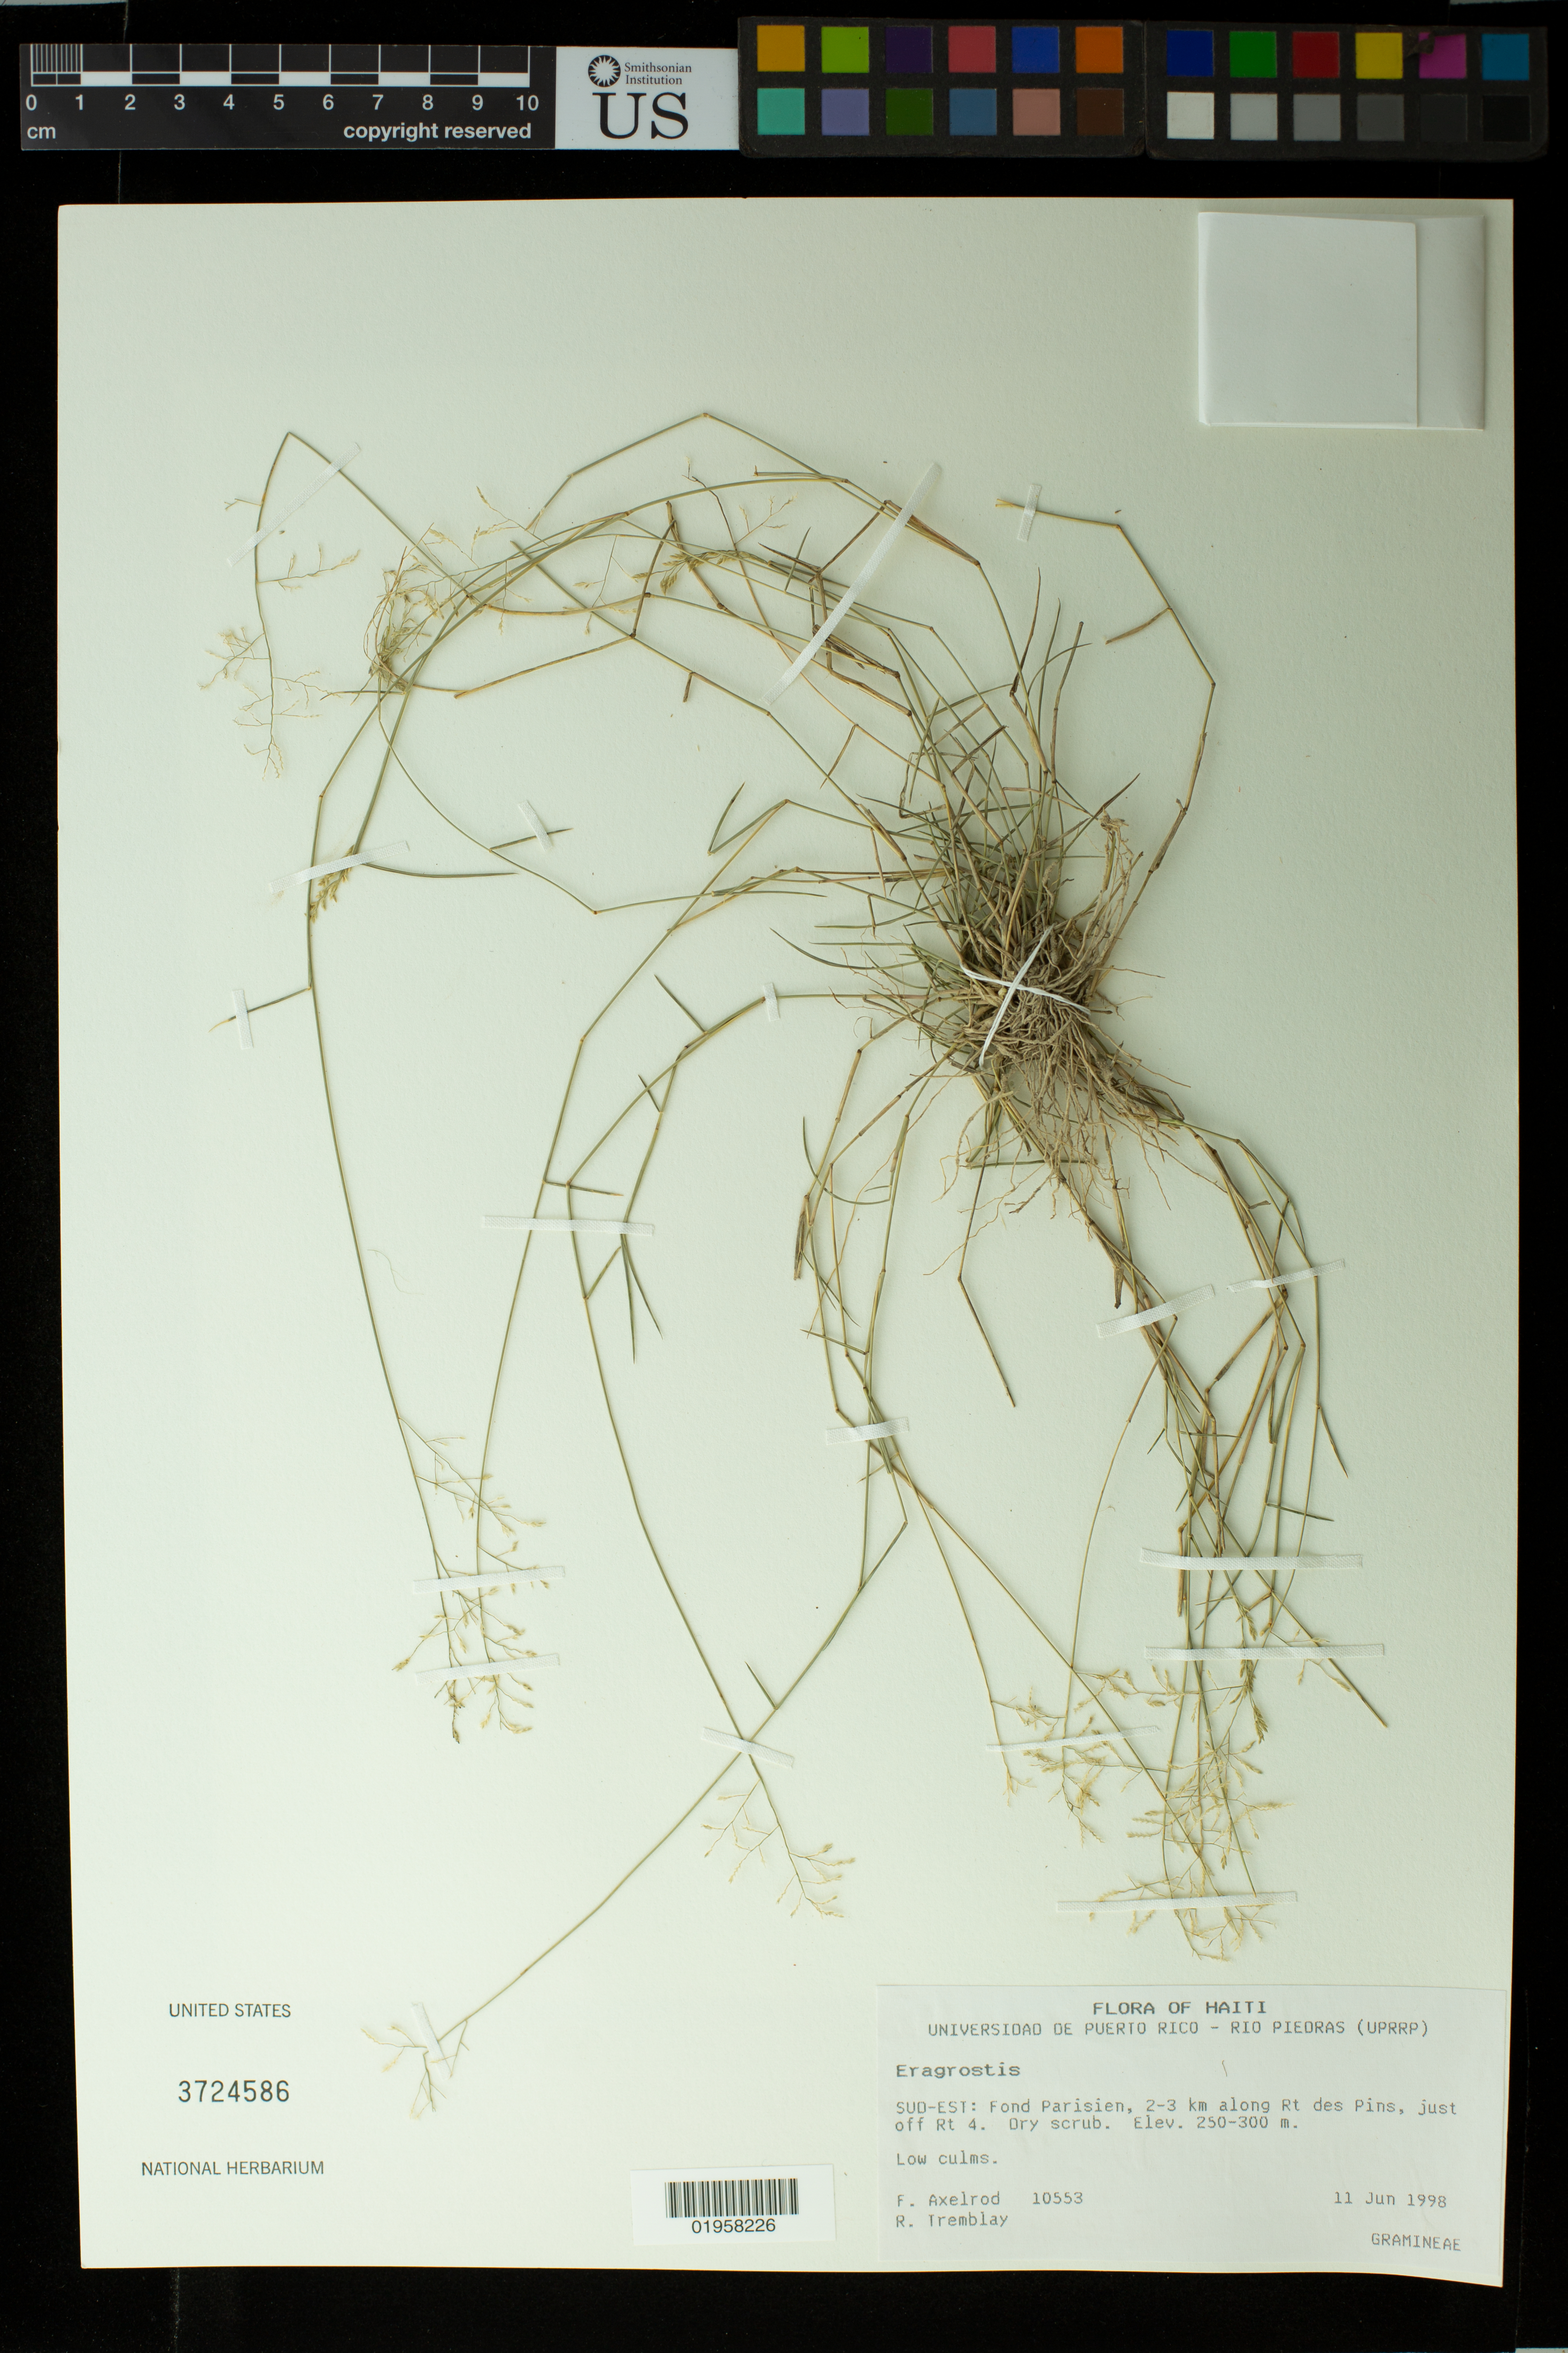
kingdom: Plantae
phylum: Tracheophyta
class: Liliopsida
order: Poales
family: Poaceae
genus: Eragrostis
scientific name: Eragrostis sp.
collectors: F. S. Axelrod & R. L. Tremblay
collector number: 10553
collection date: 1998-06-11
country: Haiti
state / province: Sud-Est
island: Hispaniola I.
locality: Fond Parisien, 2-3 km along Rt. des Pins, just off Rt 4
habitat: Dry scrub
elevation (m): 250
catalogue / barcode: US 3724586